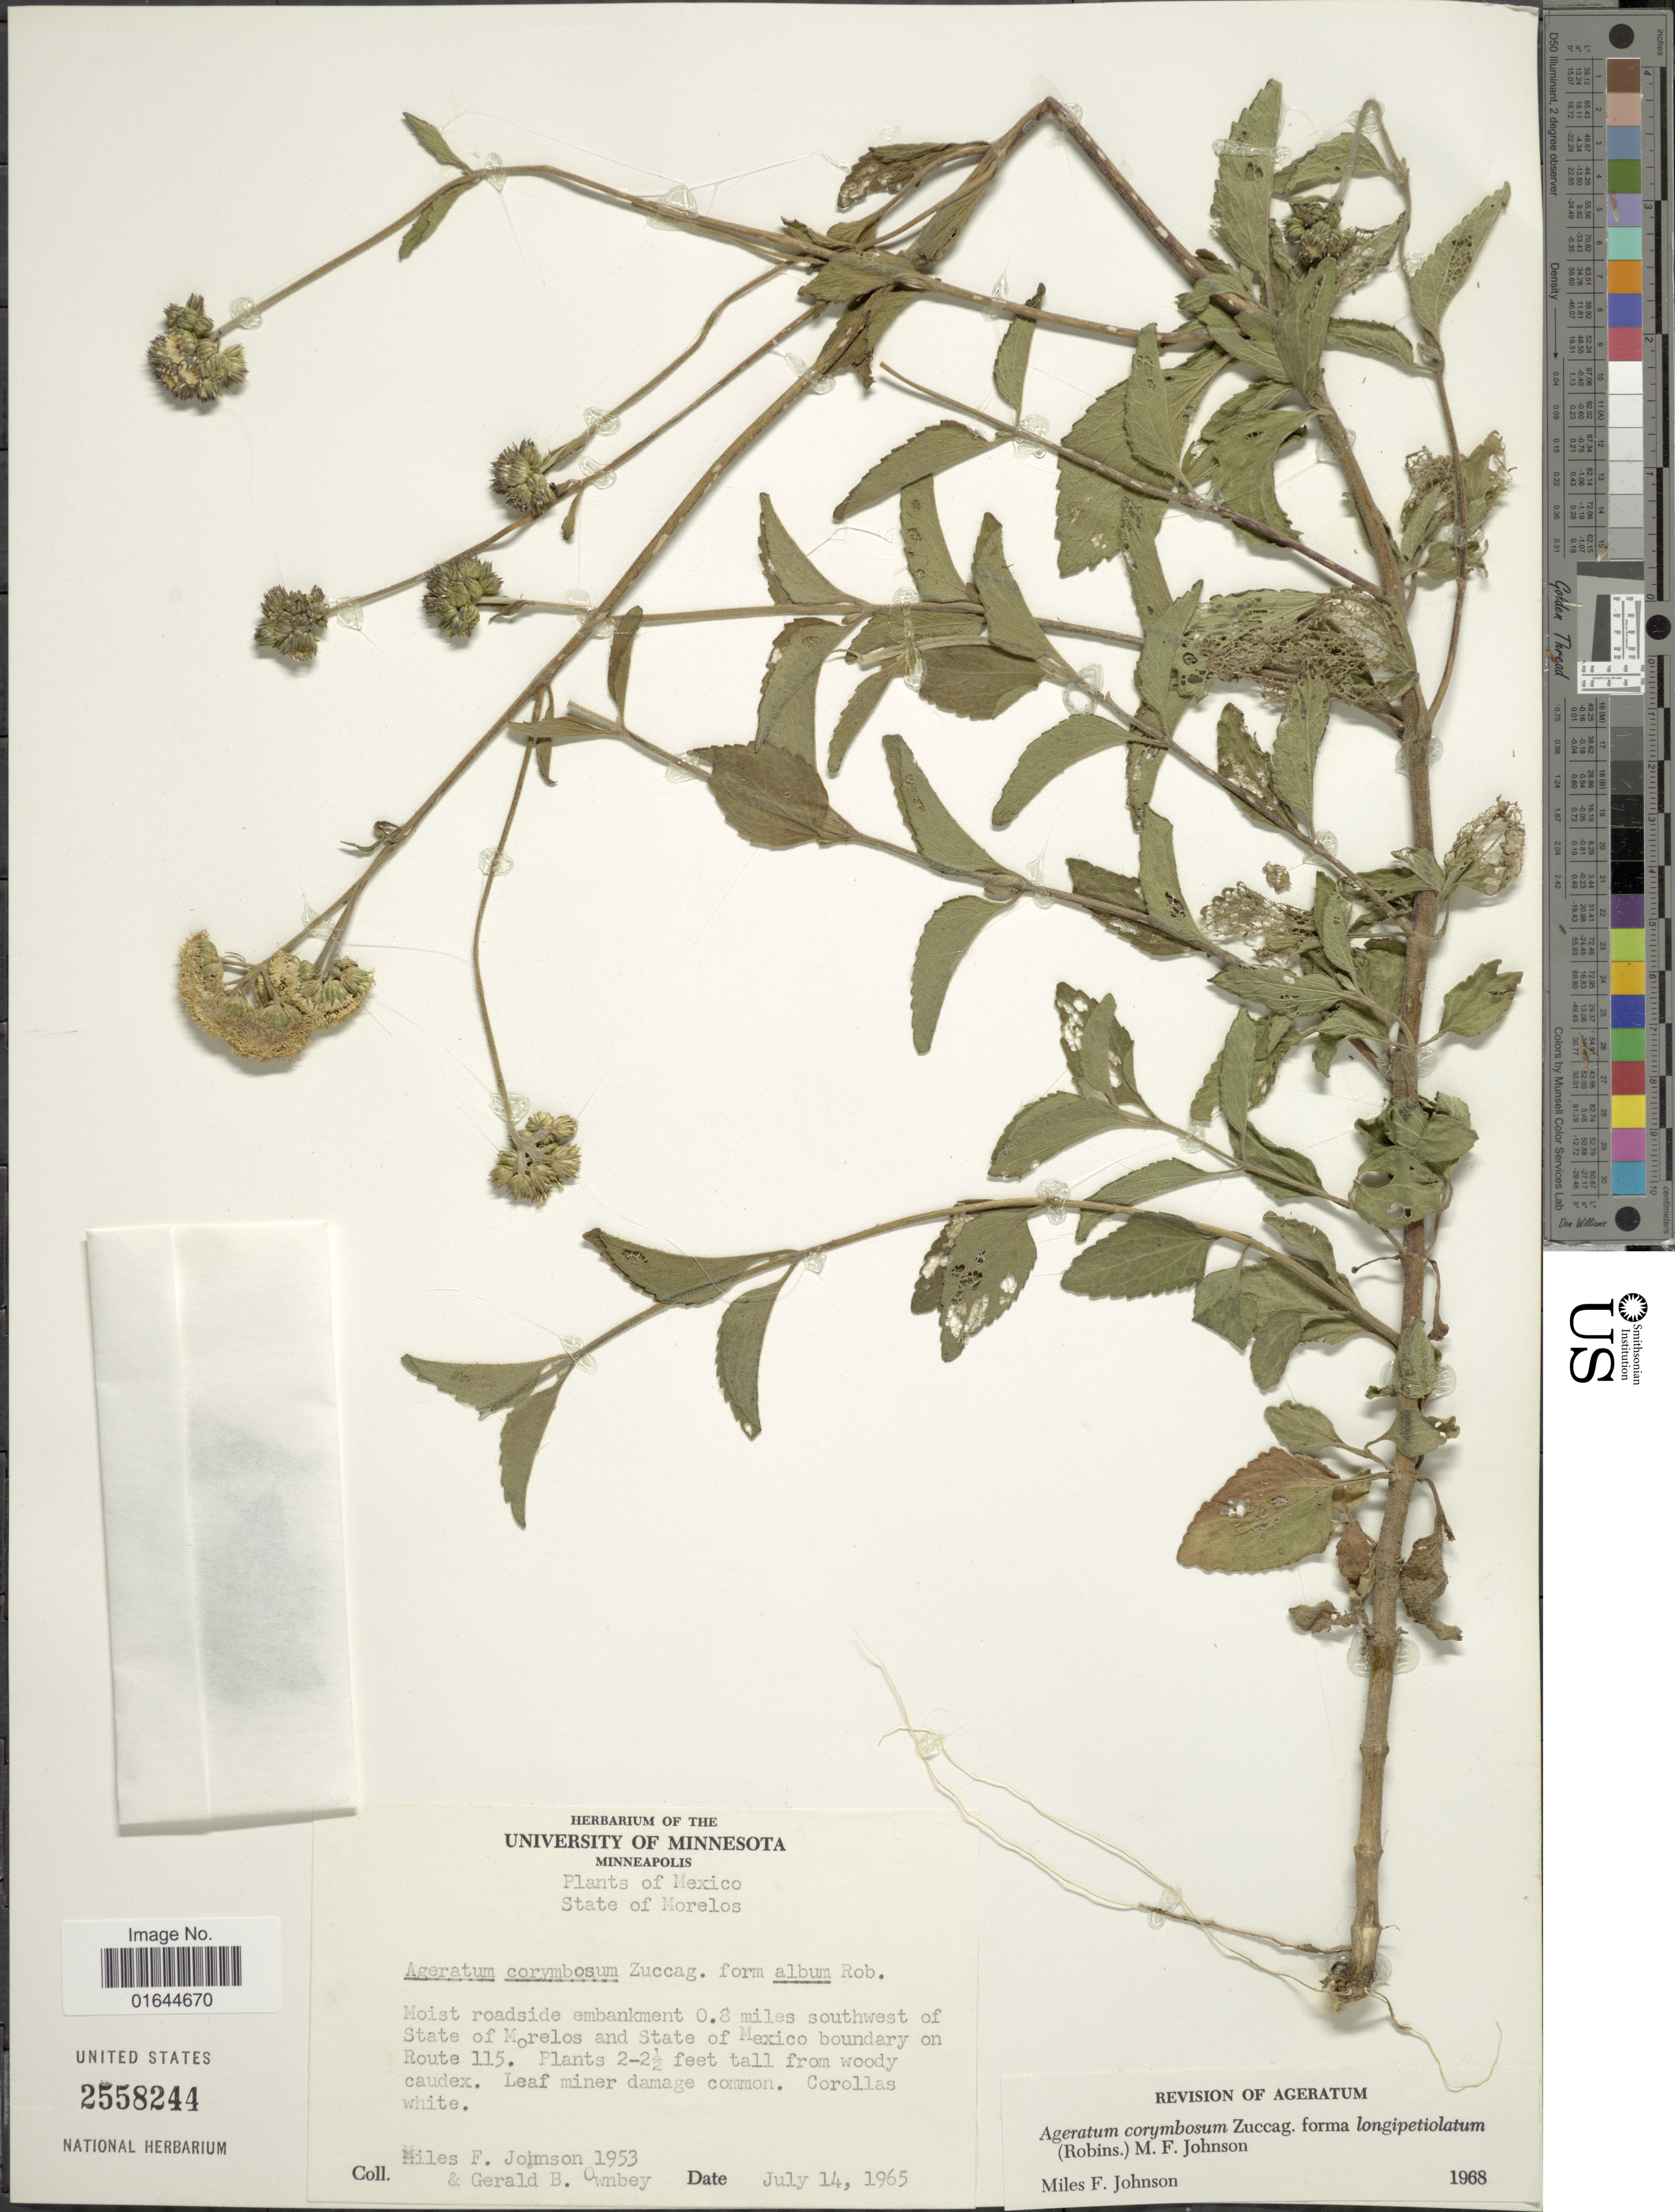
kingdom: Plantae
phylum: Tracheophyta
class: Magnoliopsida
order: Asterales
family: Asteraceae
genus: Ageratum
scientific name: Ageratum corymbosum f. longipetiolatum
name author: (B.L. Rob.) M.F. Johnson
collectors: M. F. Johnson & G. B. Ownbey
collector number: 1953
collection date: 1965-07-14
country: Mexico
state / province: Morelos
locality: Mexico, State of Morelos, Sate of Morelos and State of Mexico boundary on Route 115.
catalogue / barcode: US 2558244